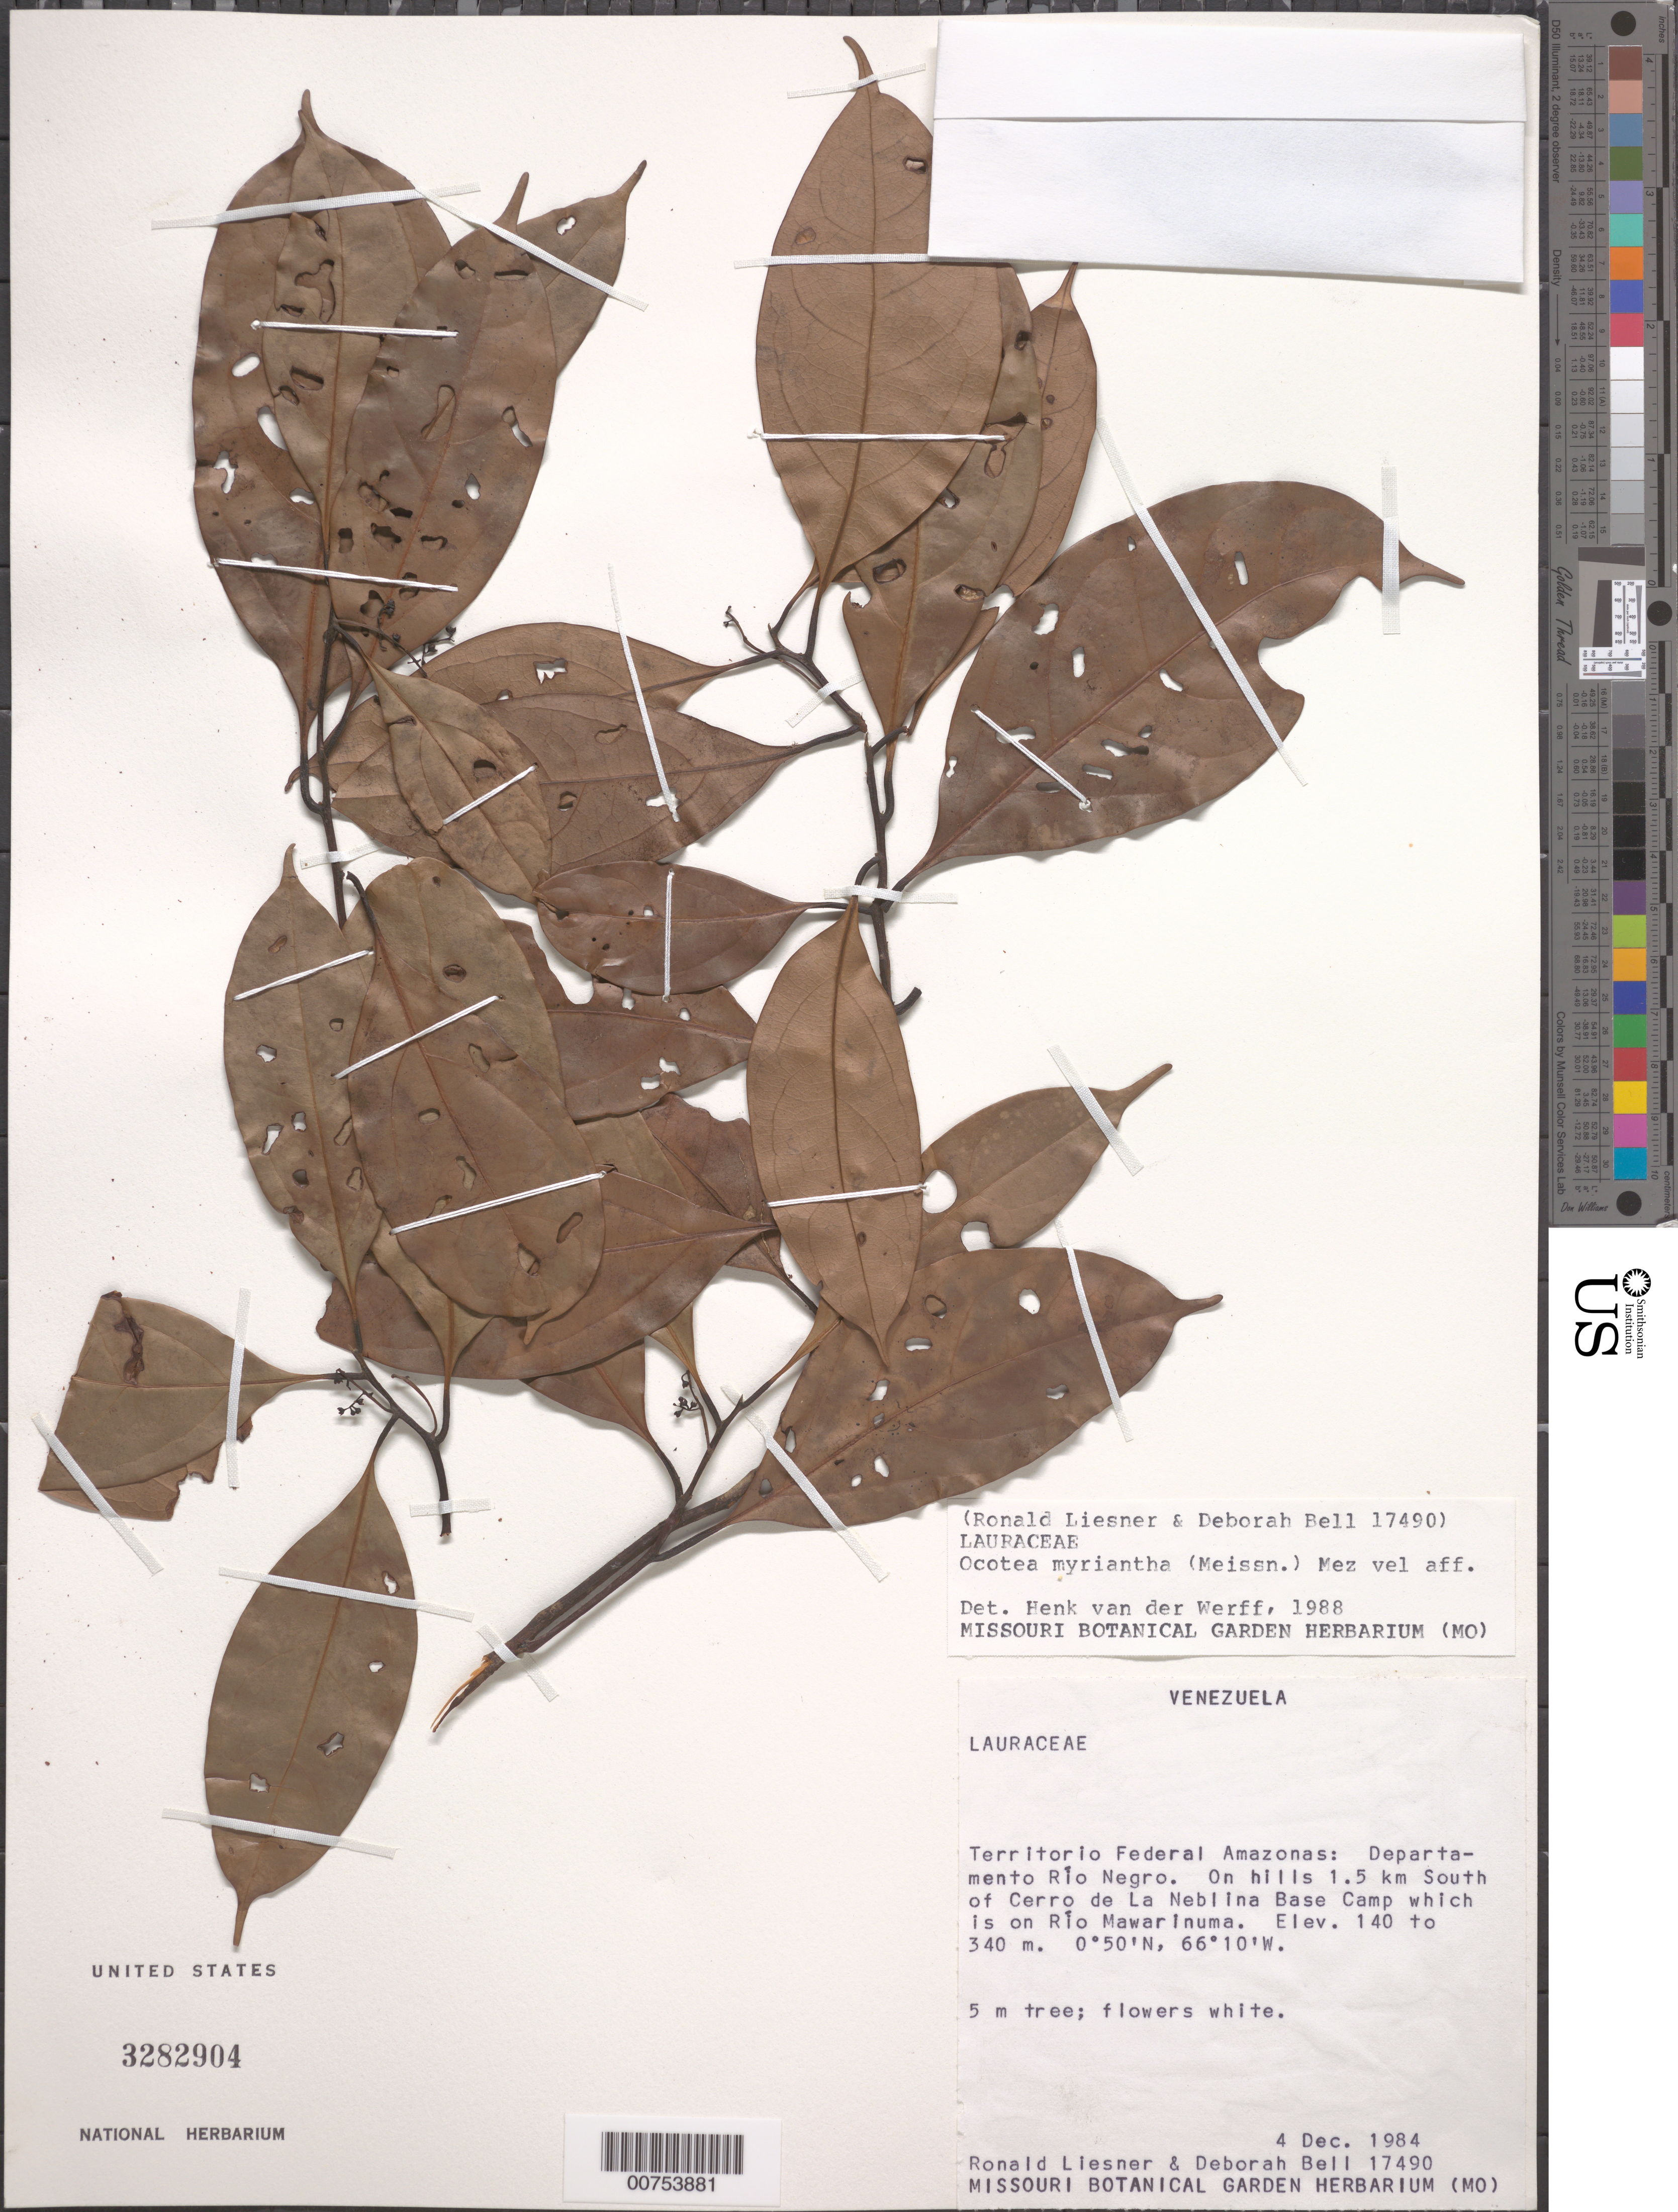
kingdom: Plantae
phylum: Tracheophyta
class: Magnoliopsida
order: Laurales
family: Lauraceae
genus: Ocotea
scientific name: Ocotea myriantha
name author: (Meisn.) Mez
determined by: van der Werff, H., (MO), Missouri Botanical Garden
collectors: R. L. Liesner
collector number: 17490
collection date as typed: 4-Dec-84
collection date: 1984-12-04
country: Venezuela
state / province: Amazonas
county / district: Río Negro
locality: Río Mawarinuma, 1.5 km E of Cerro de La Neblina Base Camp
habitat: Hills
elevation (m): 140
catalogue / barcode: US 3282904